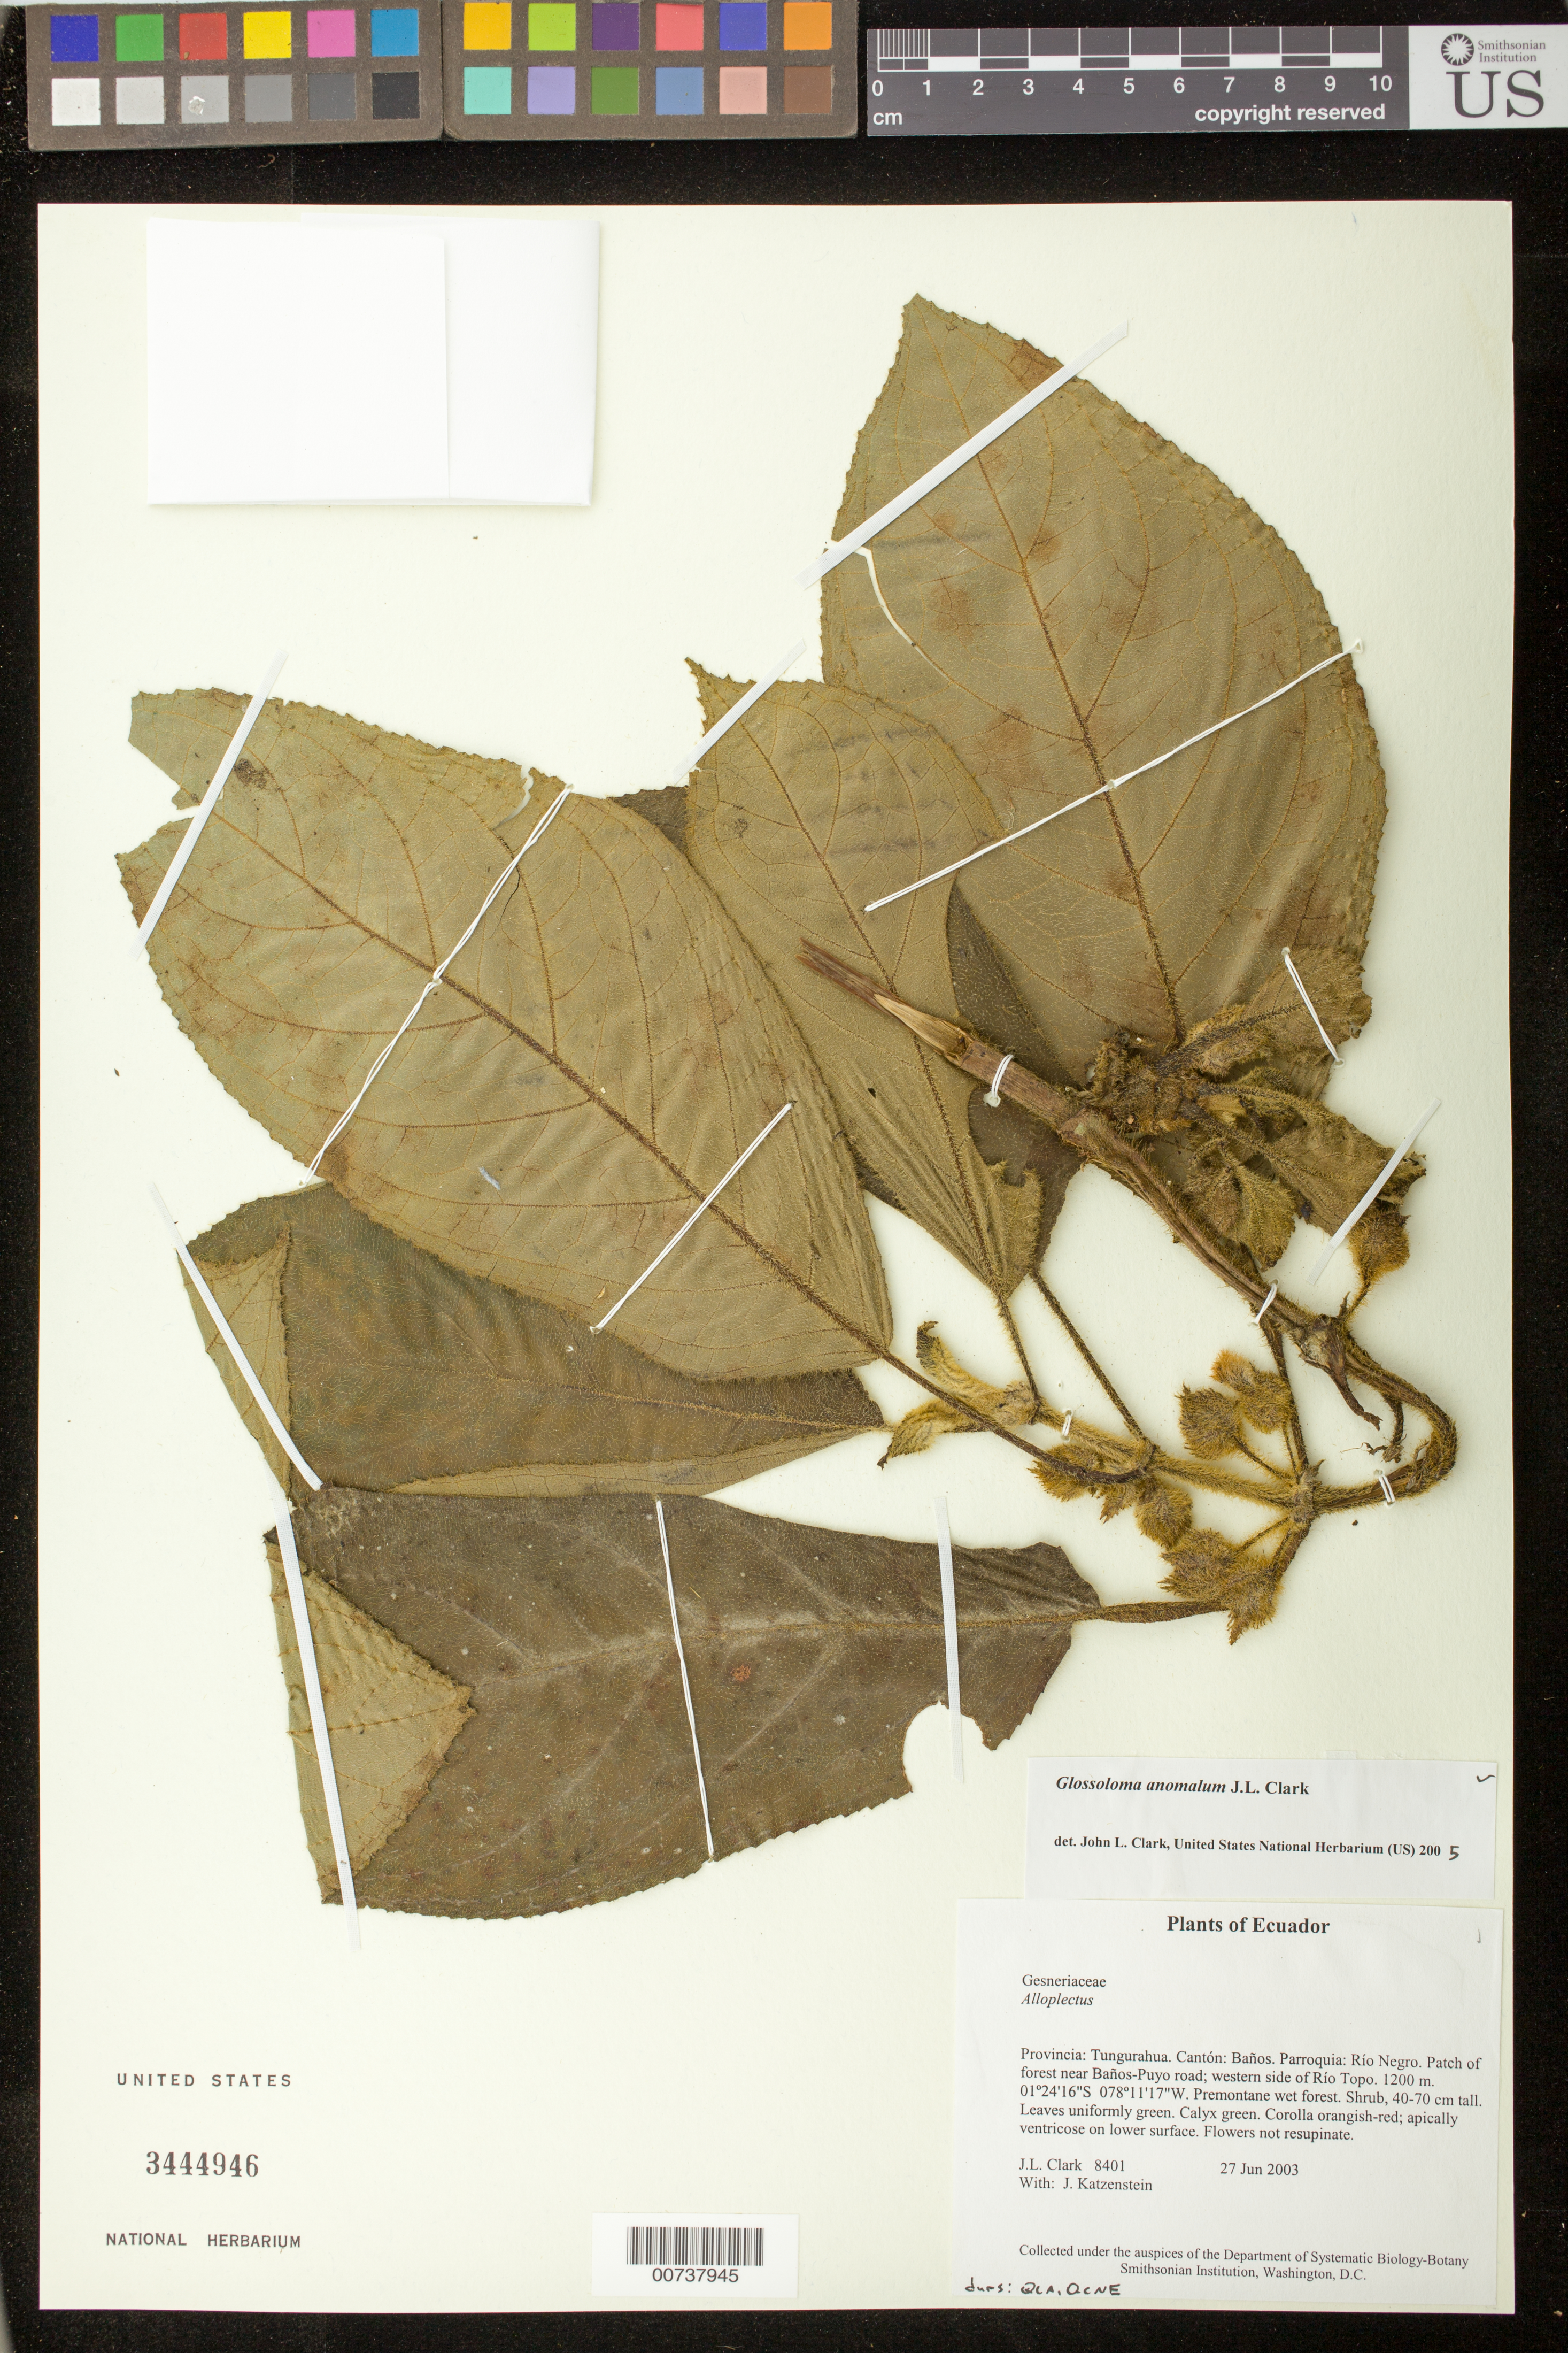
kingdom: Plantae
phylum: Tracheophyta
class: Magnoliopsida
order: Lamiales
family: Gesneriaceae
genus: Glossoloma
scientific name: Glossoloma anomalum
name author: J.L. Clark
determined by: Clark, J. L., (SEL), The Marie Selby Botanical Garden (UNITED STATES)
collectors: J. L. Clark & J. Katzenstein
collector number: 8401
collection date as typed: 27 Jun 2003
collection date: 2003-06-27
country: Ecuador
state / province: Tungurahua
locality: Baños. Parroquia: Río Negro. Patch of forest near Baños-Puyo road; western side of Río Topo.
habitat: Premontane wet forest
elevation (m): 1200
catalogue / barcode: US 3444946